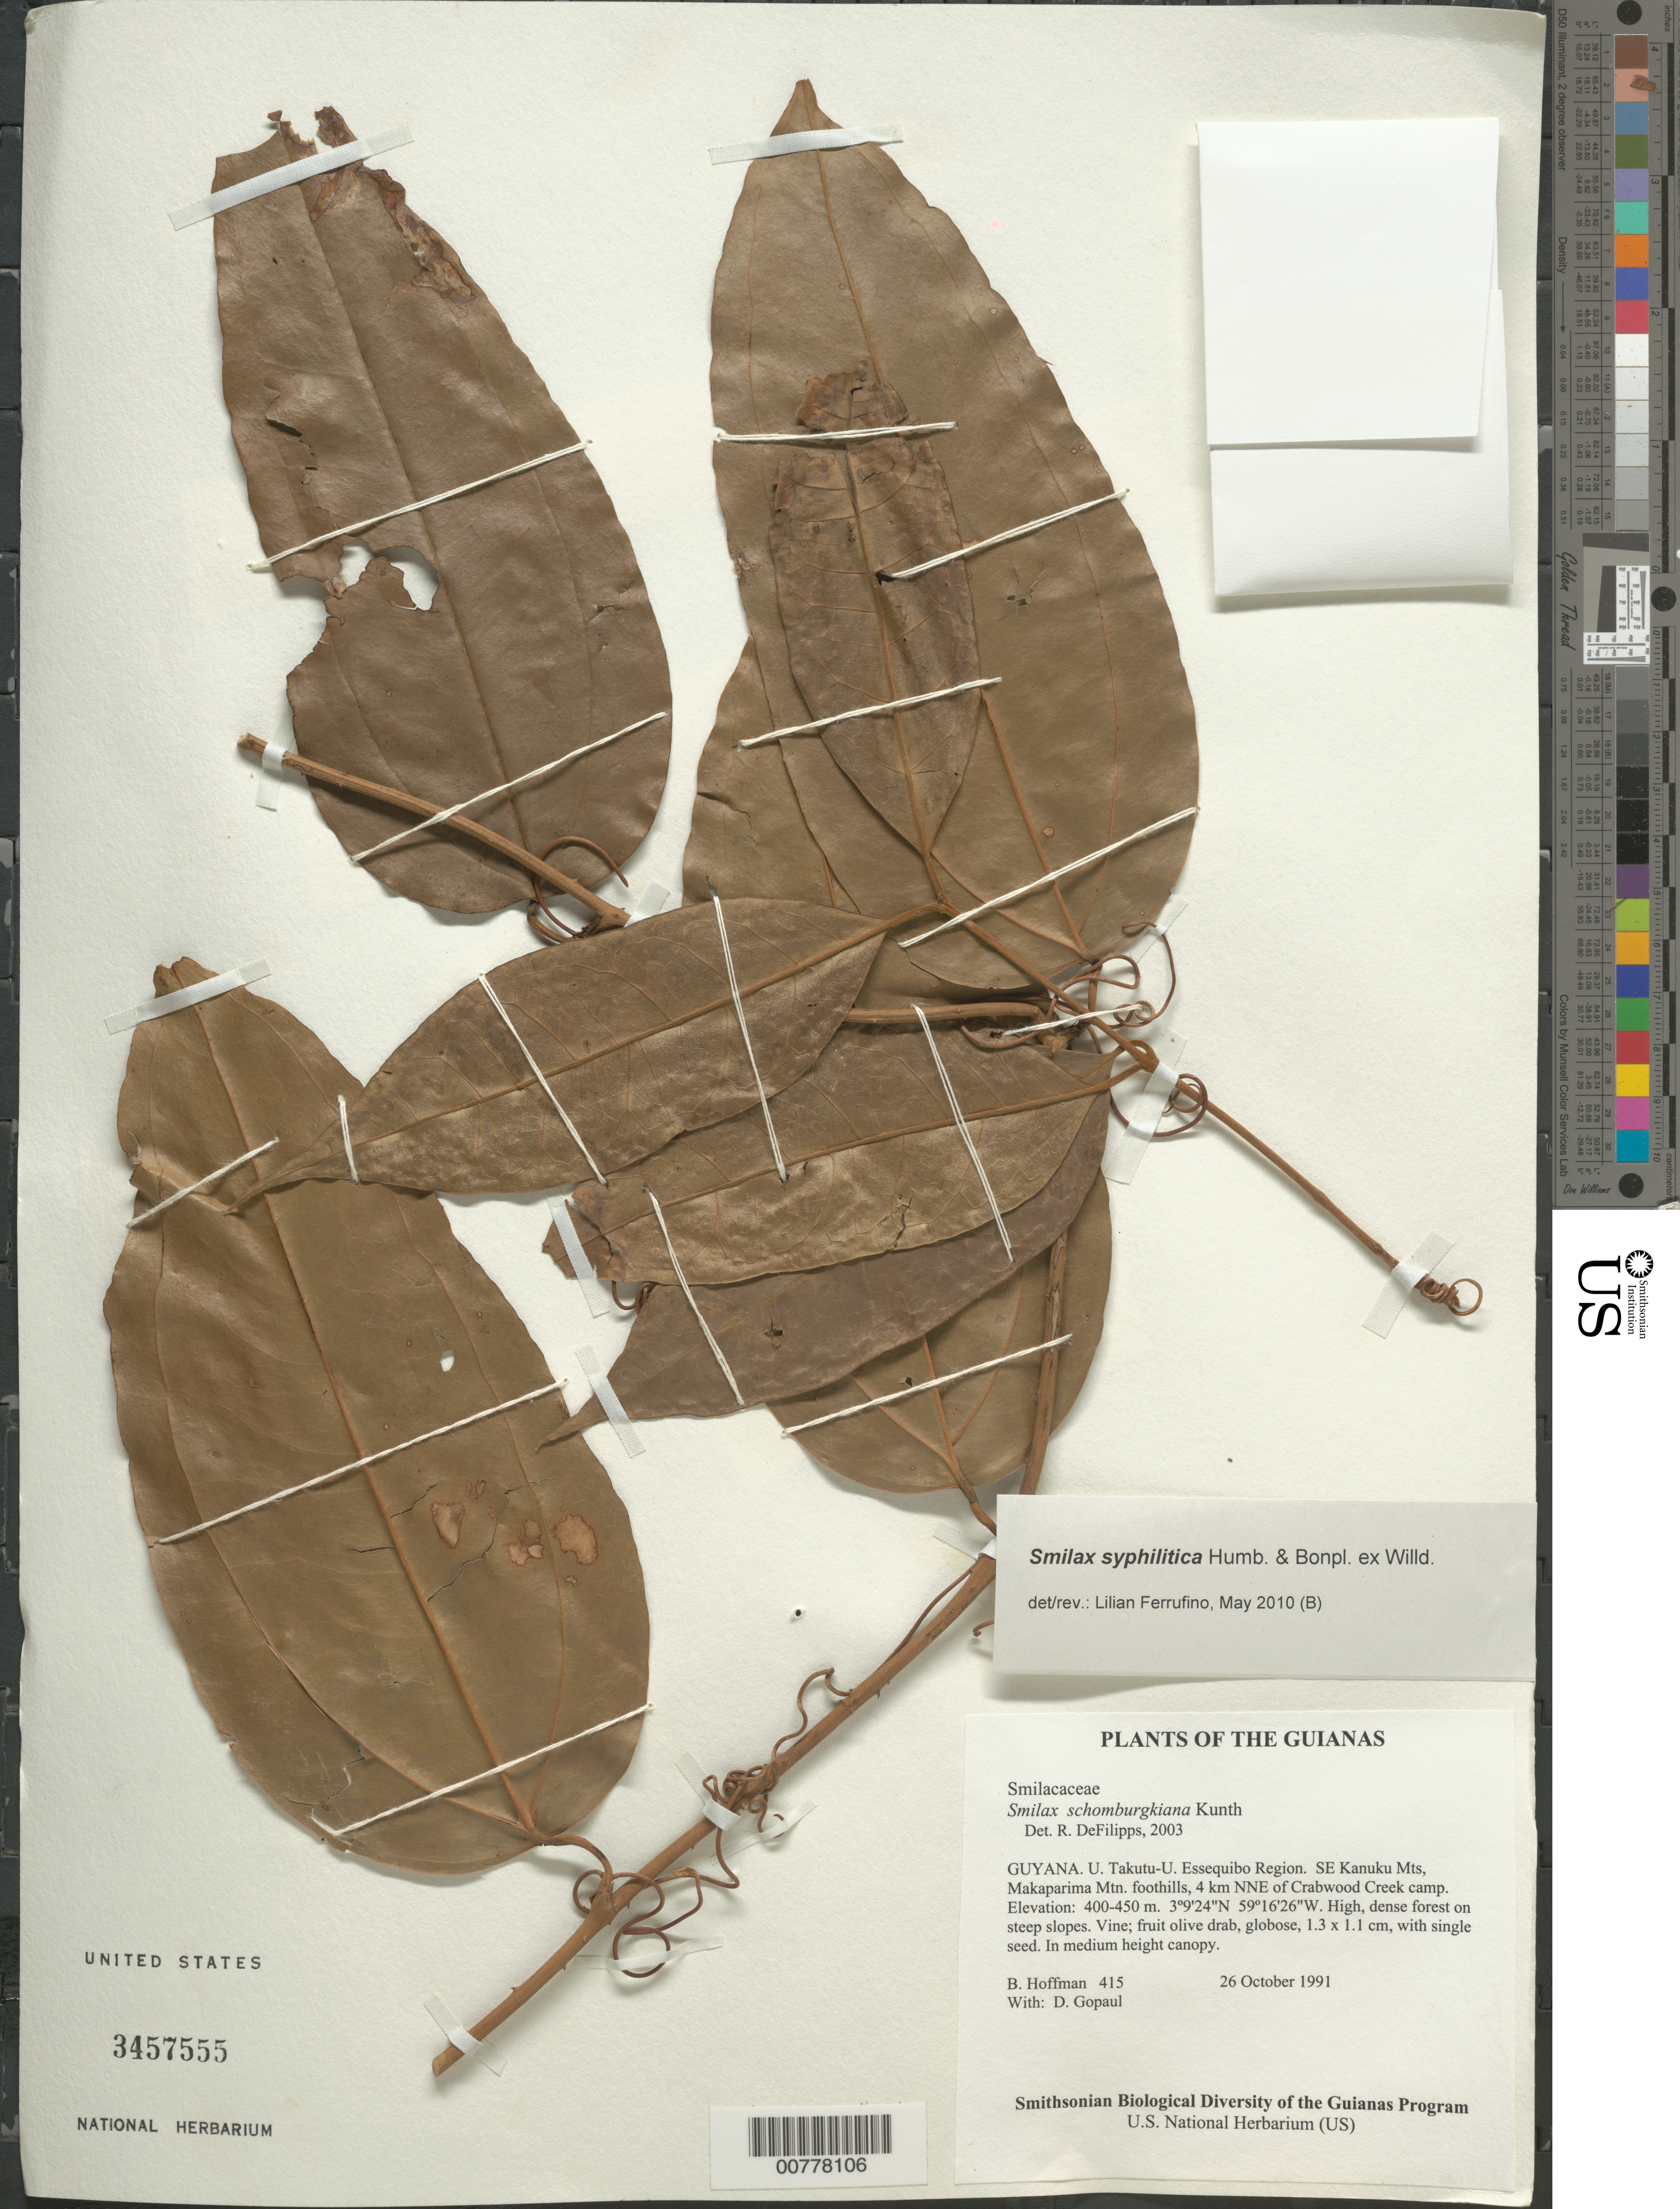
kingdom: Plantae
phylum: Tracheophyta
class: Liliopsida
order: Liliales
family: Smilacaceae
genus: Smilax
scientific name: Smilax syphilitica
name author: Humb. & Bonpl.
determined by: Ferrufino, L., (USJ), Herbario Universidad de Costa Rica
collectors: B. Hoffman & D. Gopaul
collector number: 415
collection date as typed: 26 October 1991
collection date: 1991-10-26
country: Guyana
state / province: U. Takutu-U. Essequibo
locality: SE Kanuku Mts, Makaparima Mountain foothills, 4 km NNE of Crabwood Creek camp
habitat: High, dense forest on steep slopes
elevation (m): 400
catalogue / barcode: US 3457555